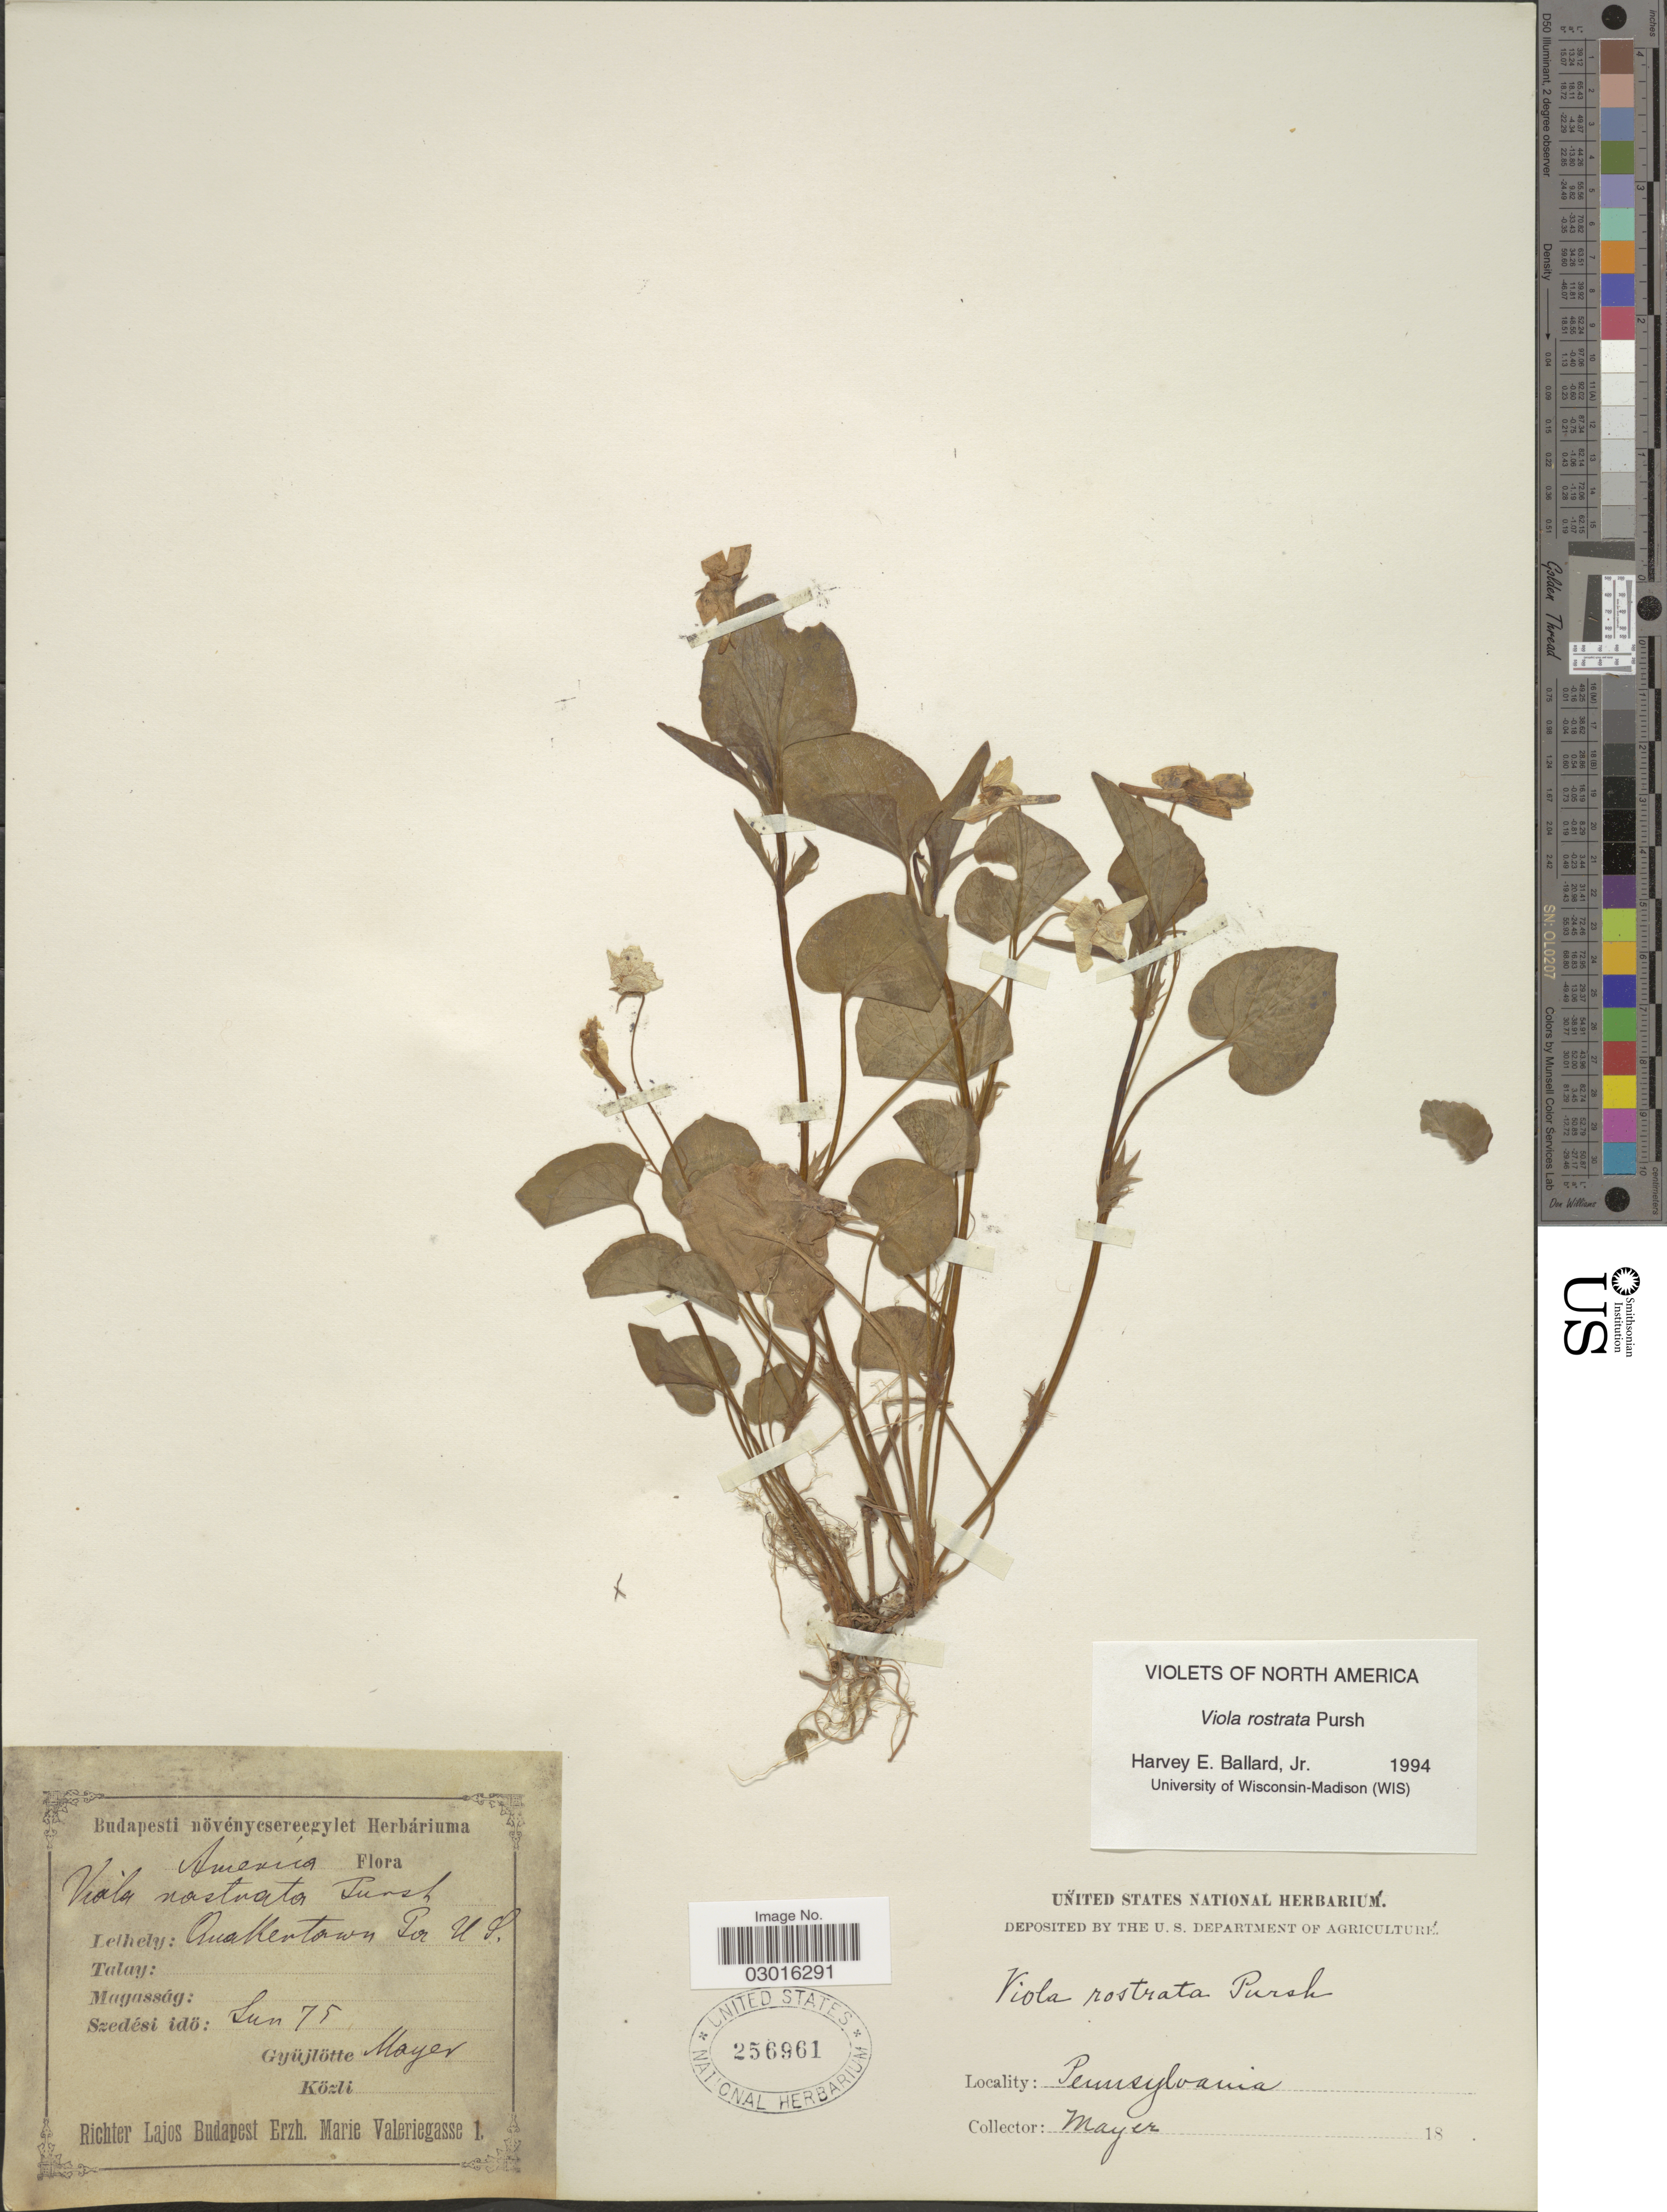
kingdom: Plantae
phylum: Tracheophyta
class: Magnoliopsida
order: Malpighiales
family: Violaceae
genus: Viola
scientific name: Viola rostrata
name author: Pursh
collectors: -. Mayer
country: United States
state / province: Pennsylvania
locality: Quakertown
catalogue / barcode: US 256961